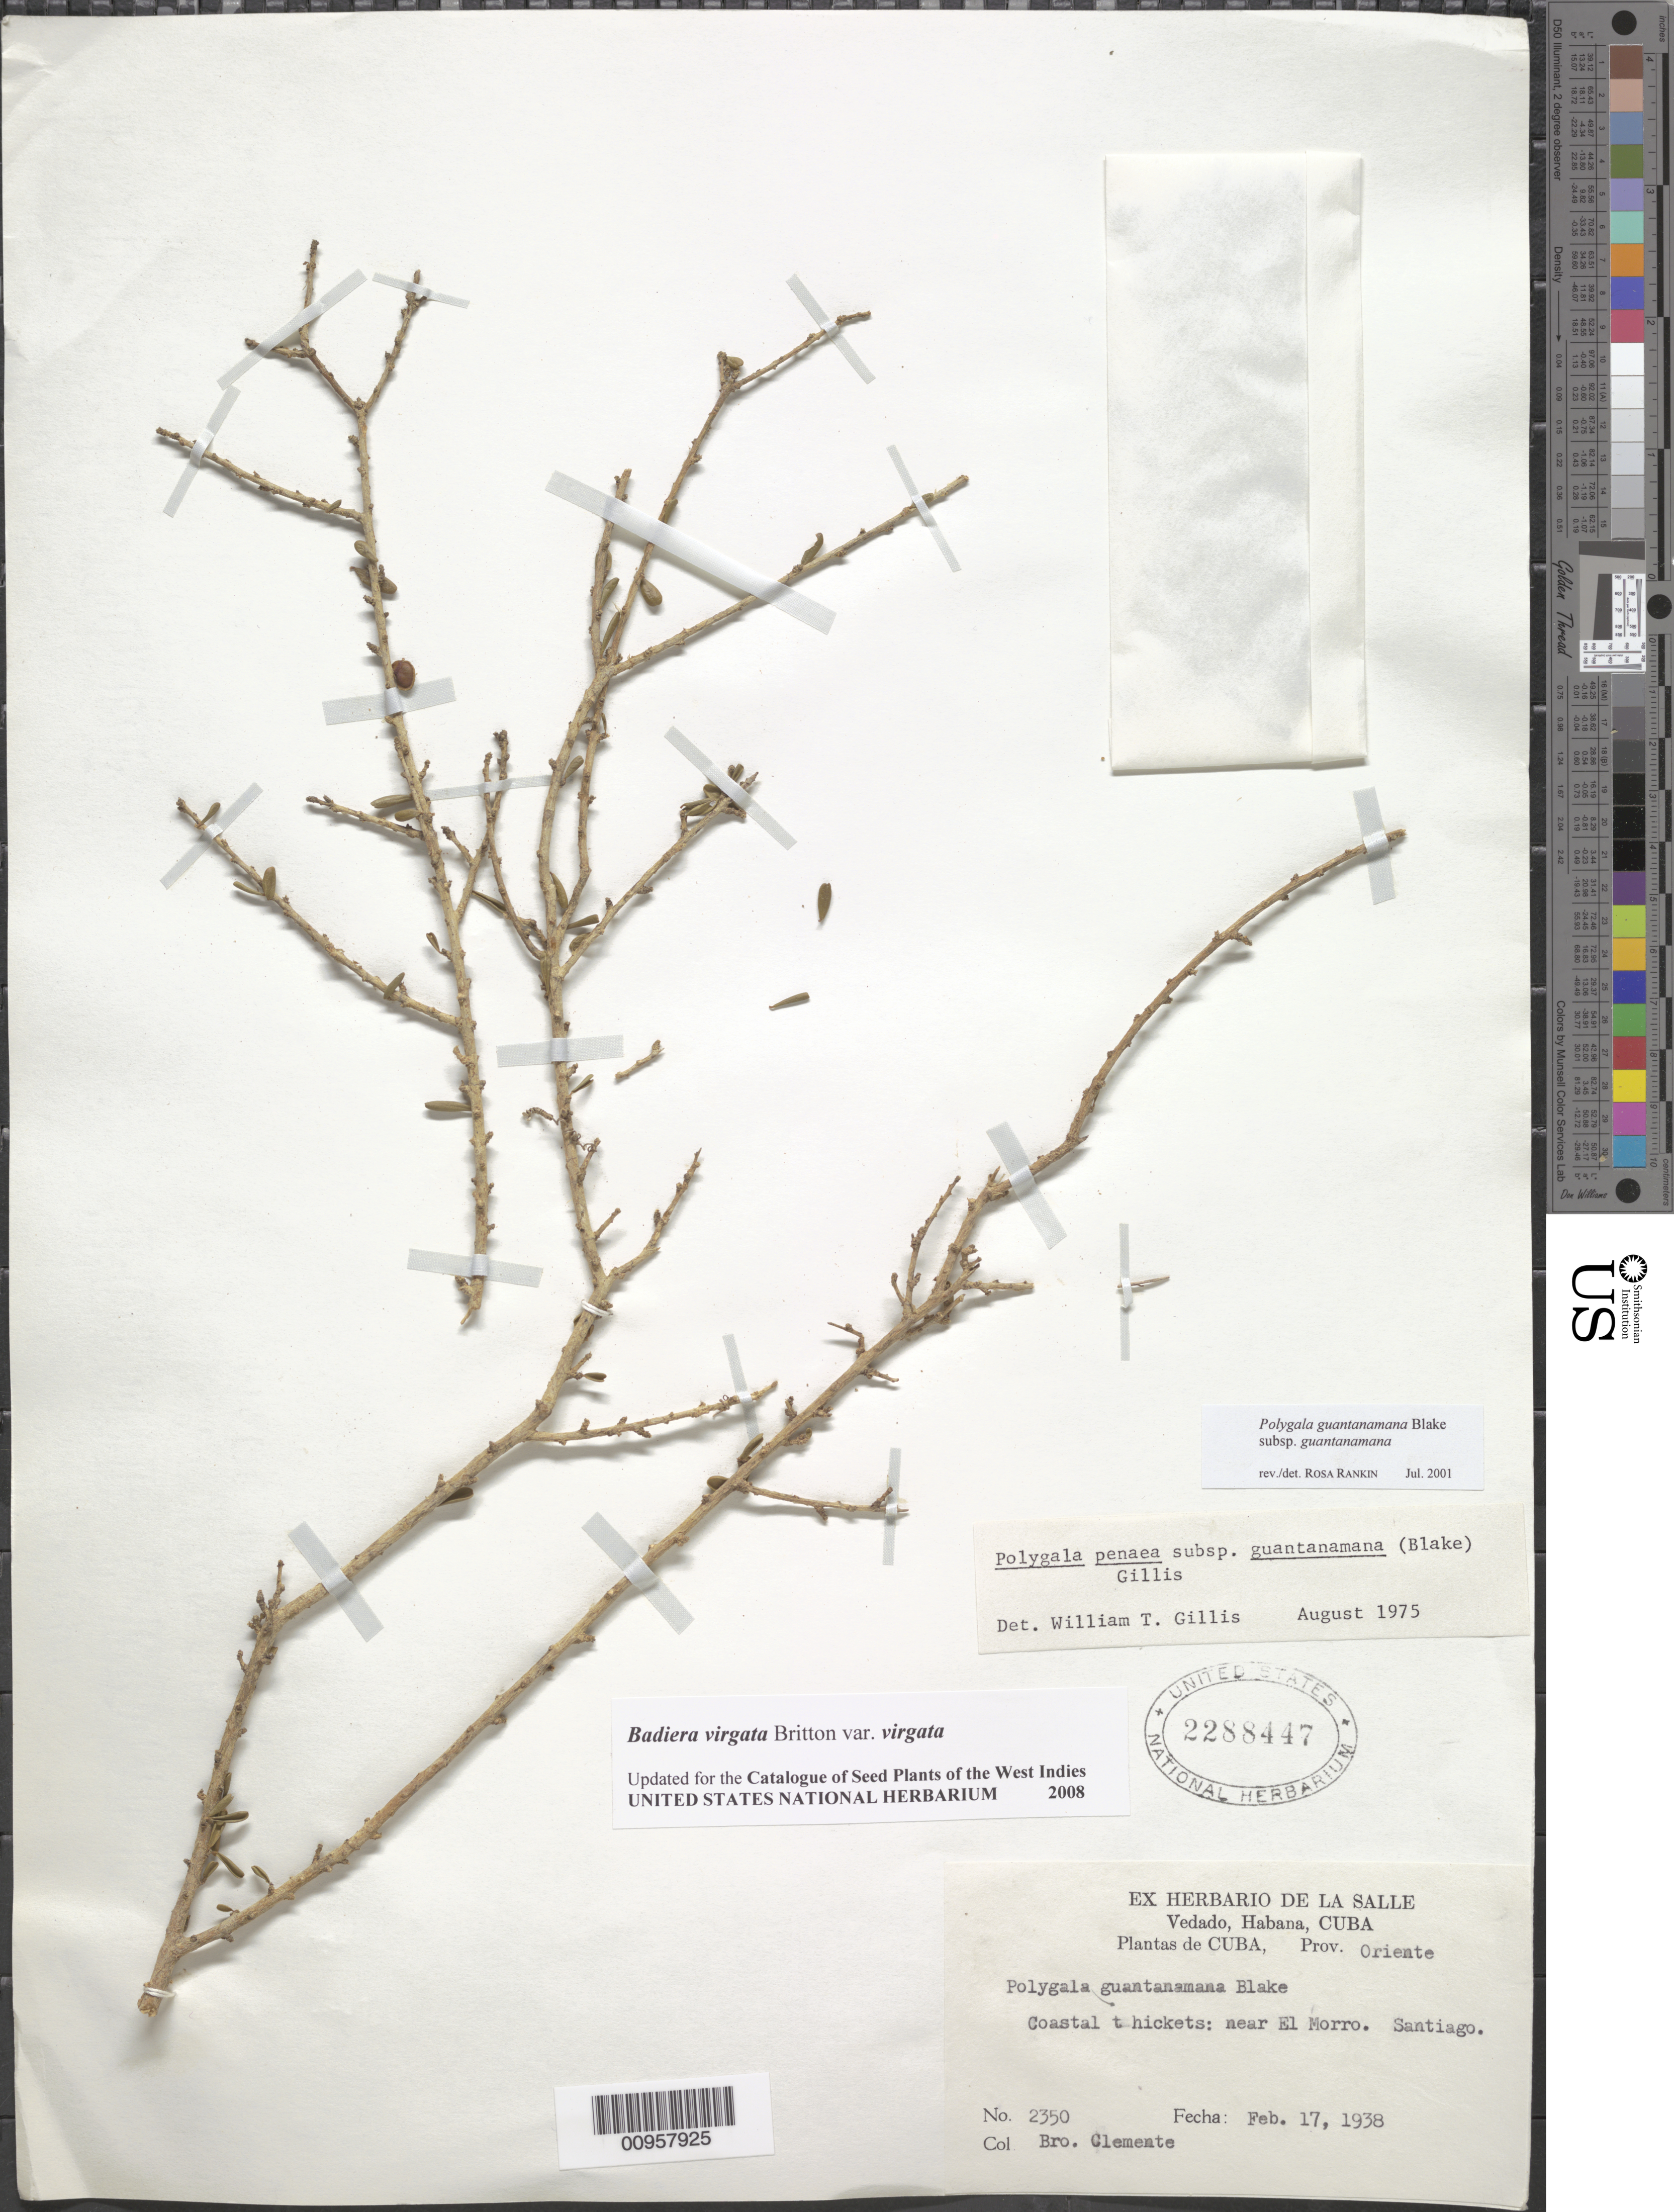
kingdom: Plantae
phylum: Tracheophyta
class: Magnoliopsida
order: Fabales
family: Polygalaceae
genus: Badiera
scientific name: Badiera virgata var. virgata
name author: Britton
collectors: Bro. Clemente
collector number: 2350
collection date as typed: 17 Feb 1938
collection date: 1938-02-17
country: Cuba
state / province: Santiago de Cuba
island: Cuba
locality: Near El Morro, Santiago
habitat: Coastal thickets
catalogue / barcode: US 2288447